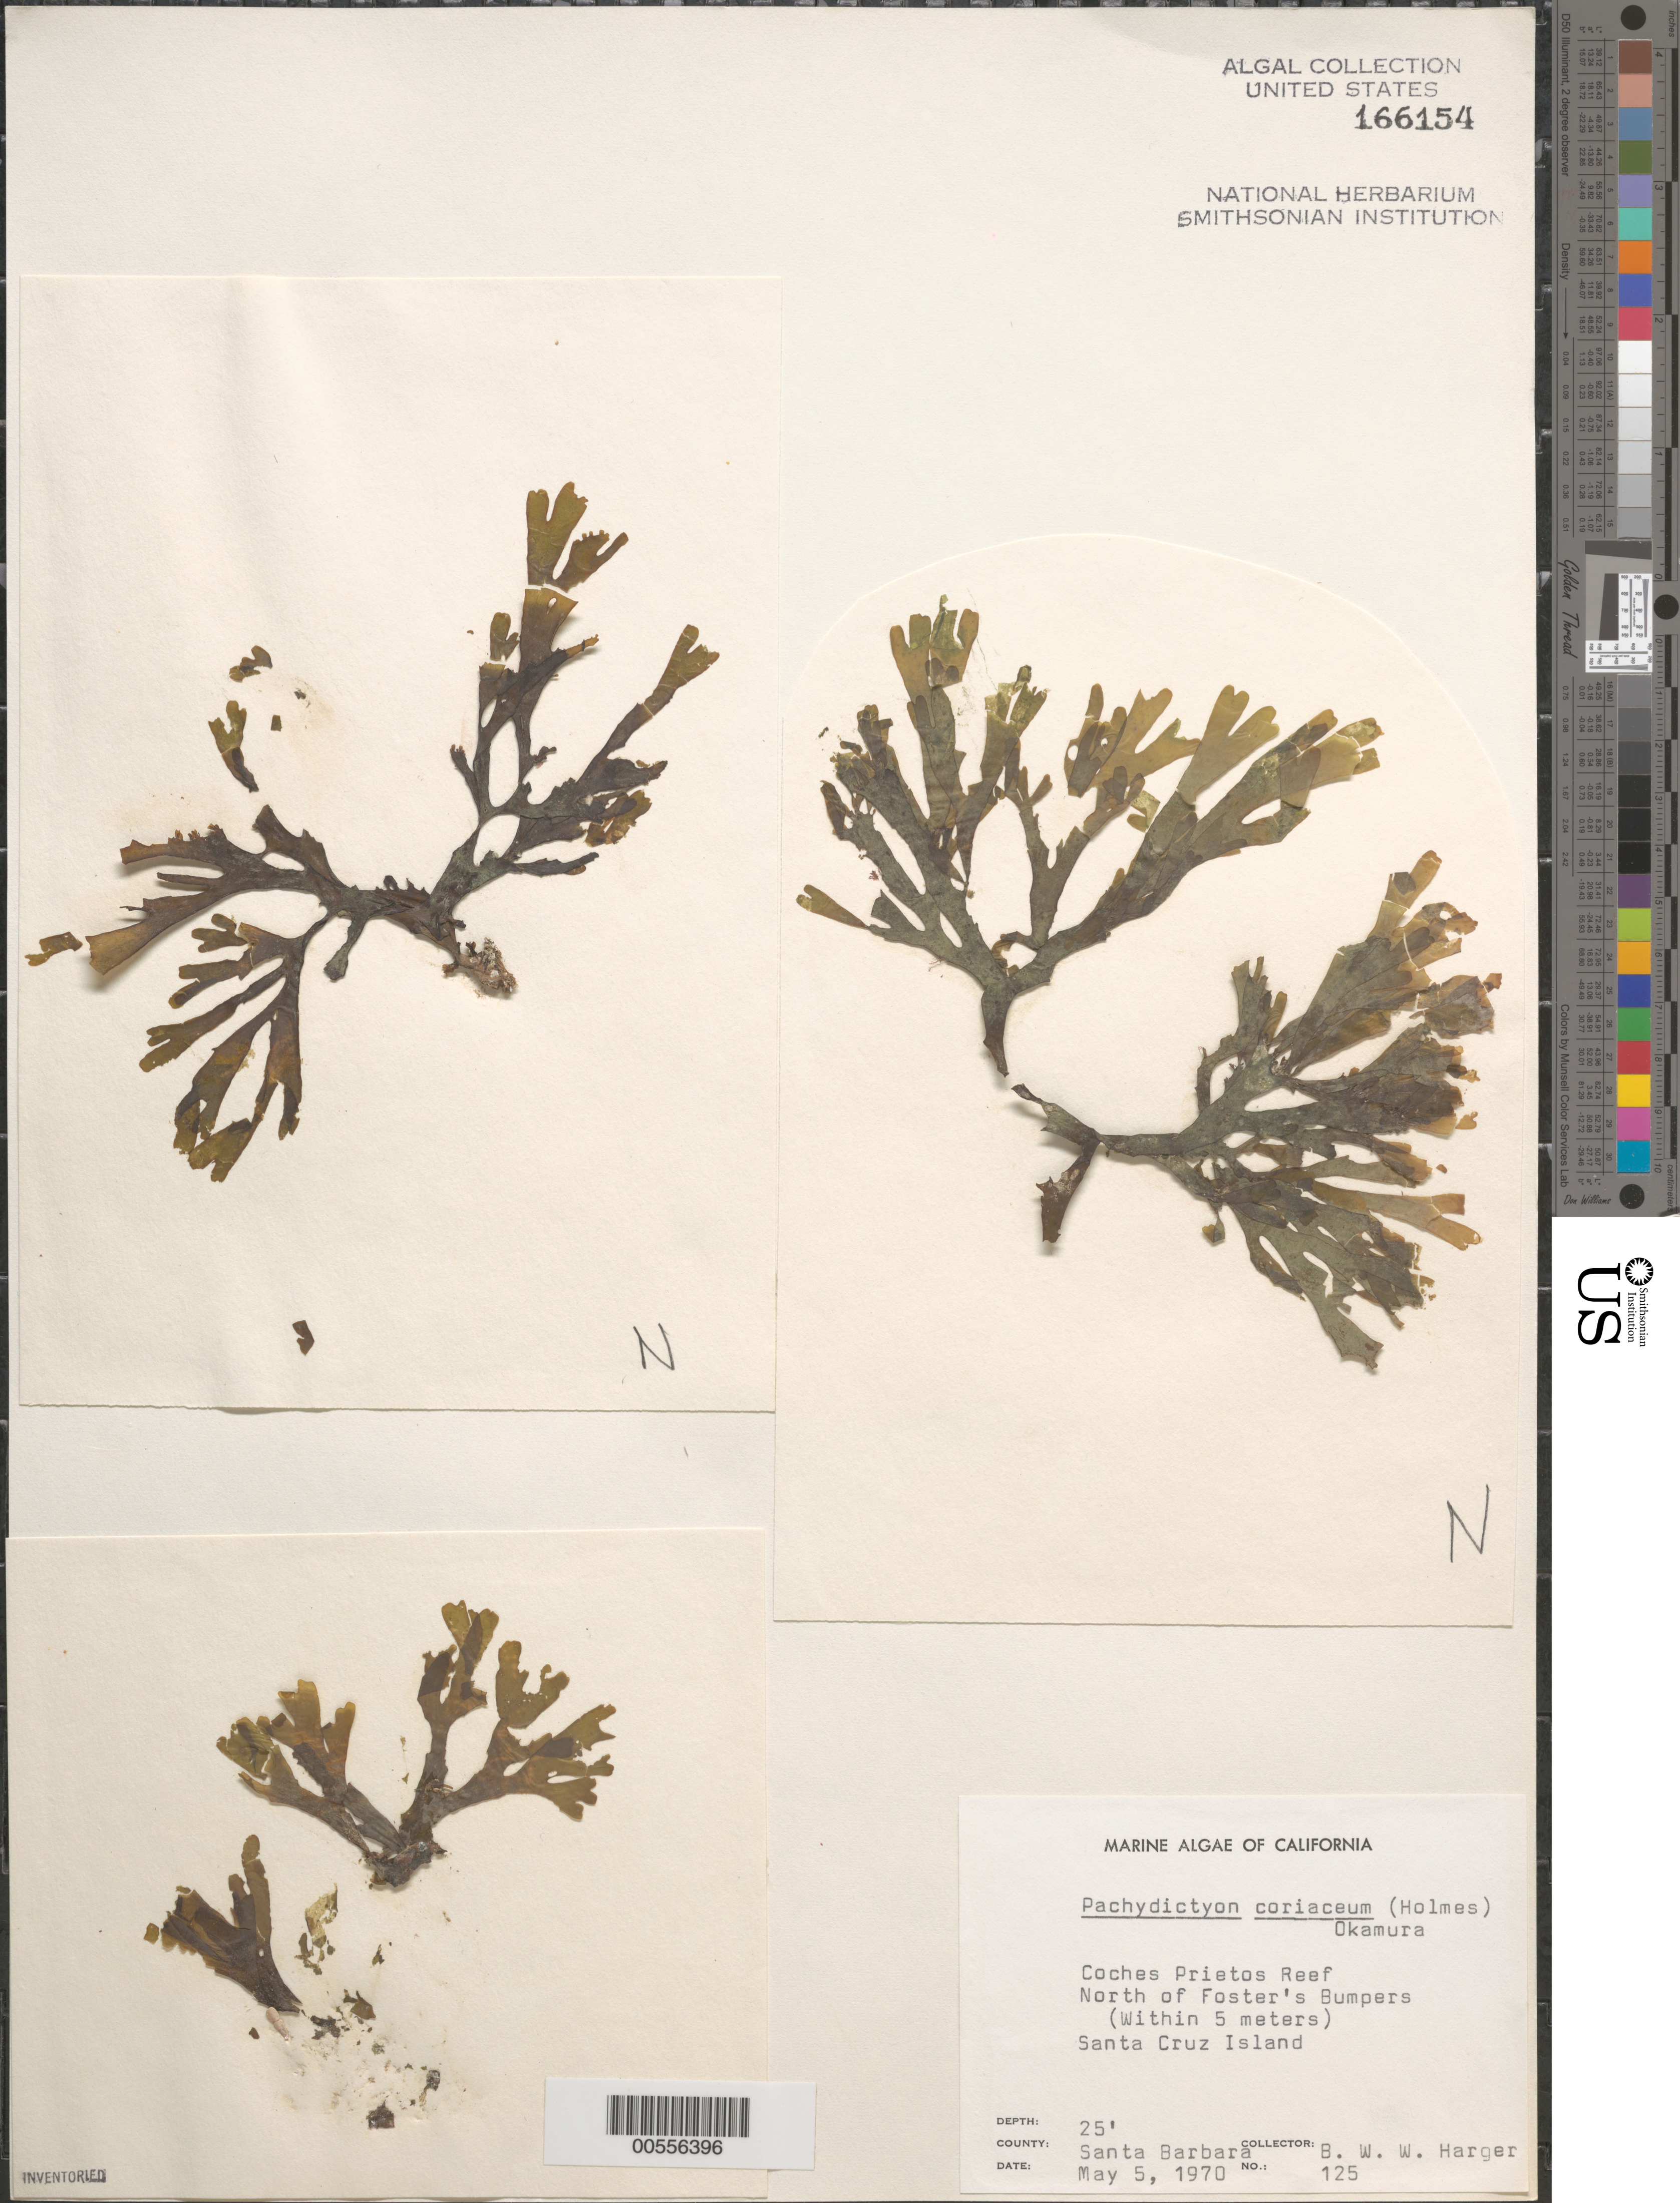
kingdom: Chromista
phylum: Ochrophyta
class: Phaeophyceae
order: Dictyotales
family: Dictyotaceae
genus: Pachydictyon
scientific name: Pachydictyon coriaceum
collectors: B. W. Harger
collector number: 125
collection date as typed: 05 May 1970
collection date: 1970-05-05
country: United States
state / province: California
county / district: Santa Barbara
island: Santa Cruz Island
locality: Coches Prietos Reef, north of Foster's Bumpers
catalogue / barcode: US 166154